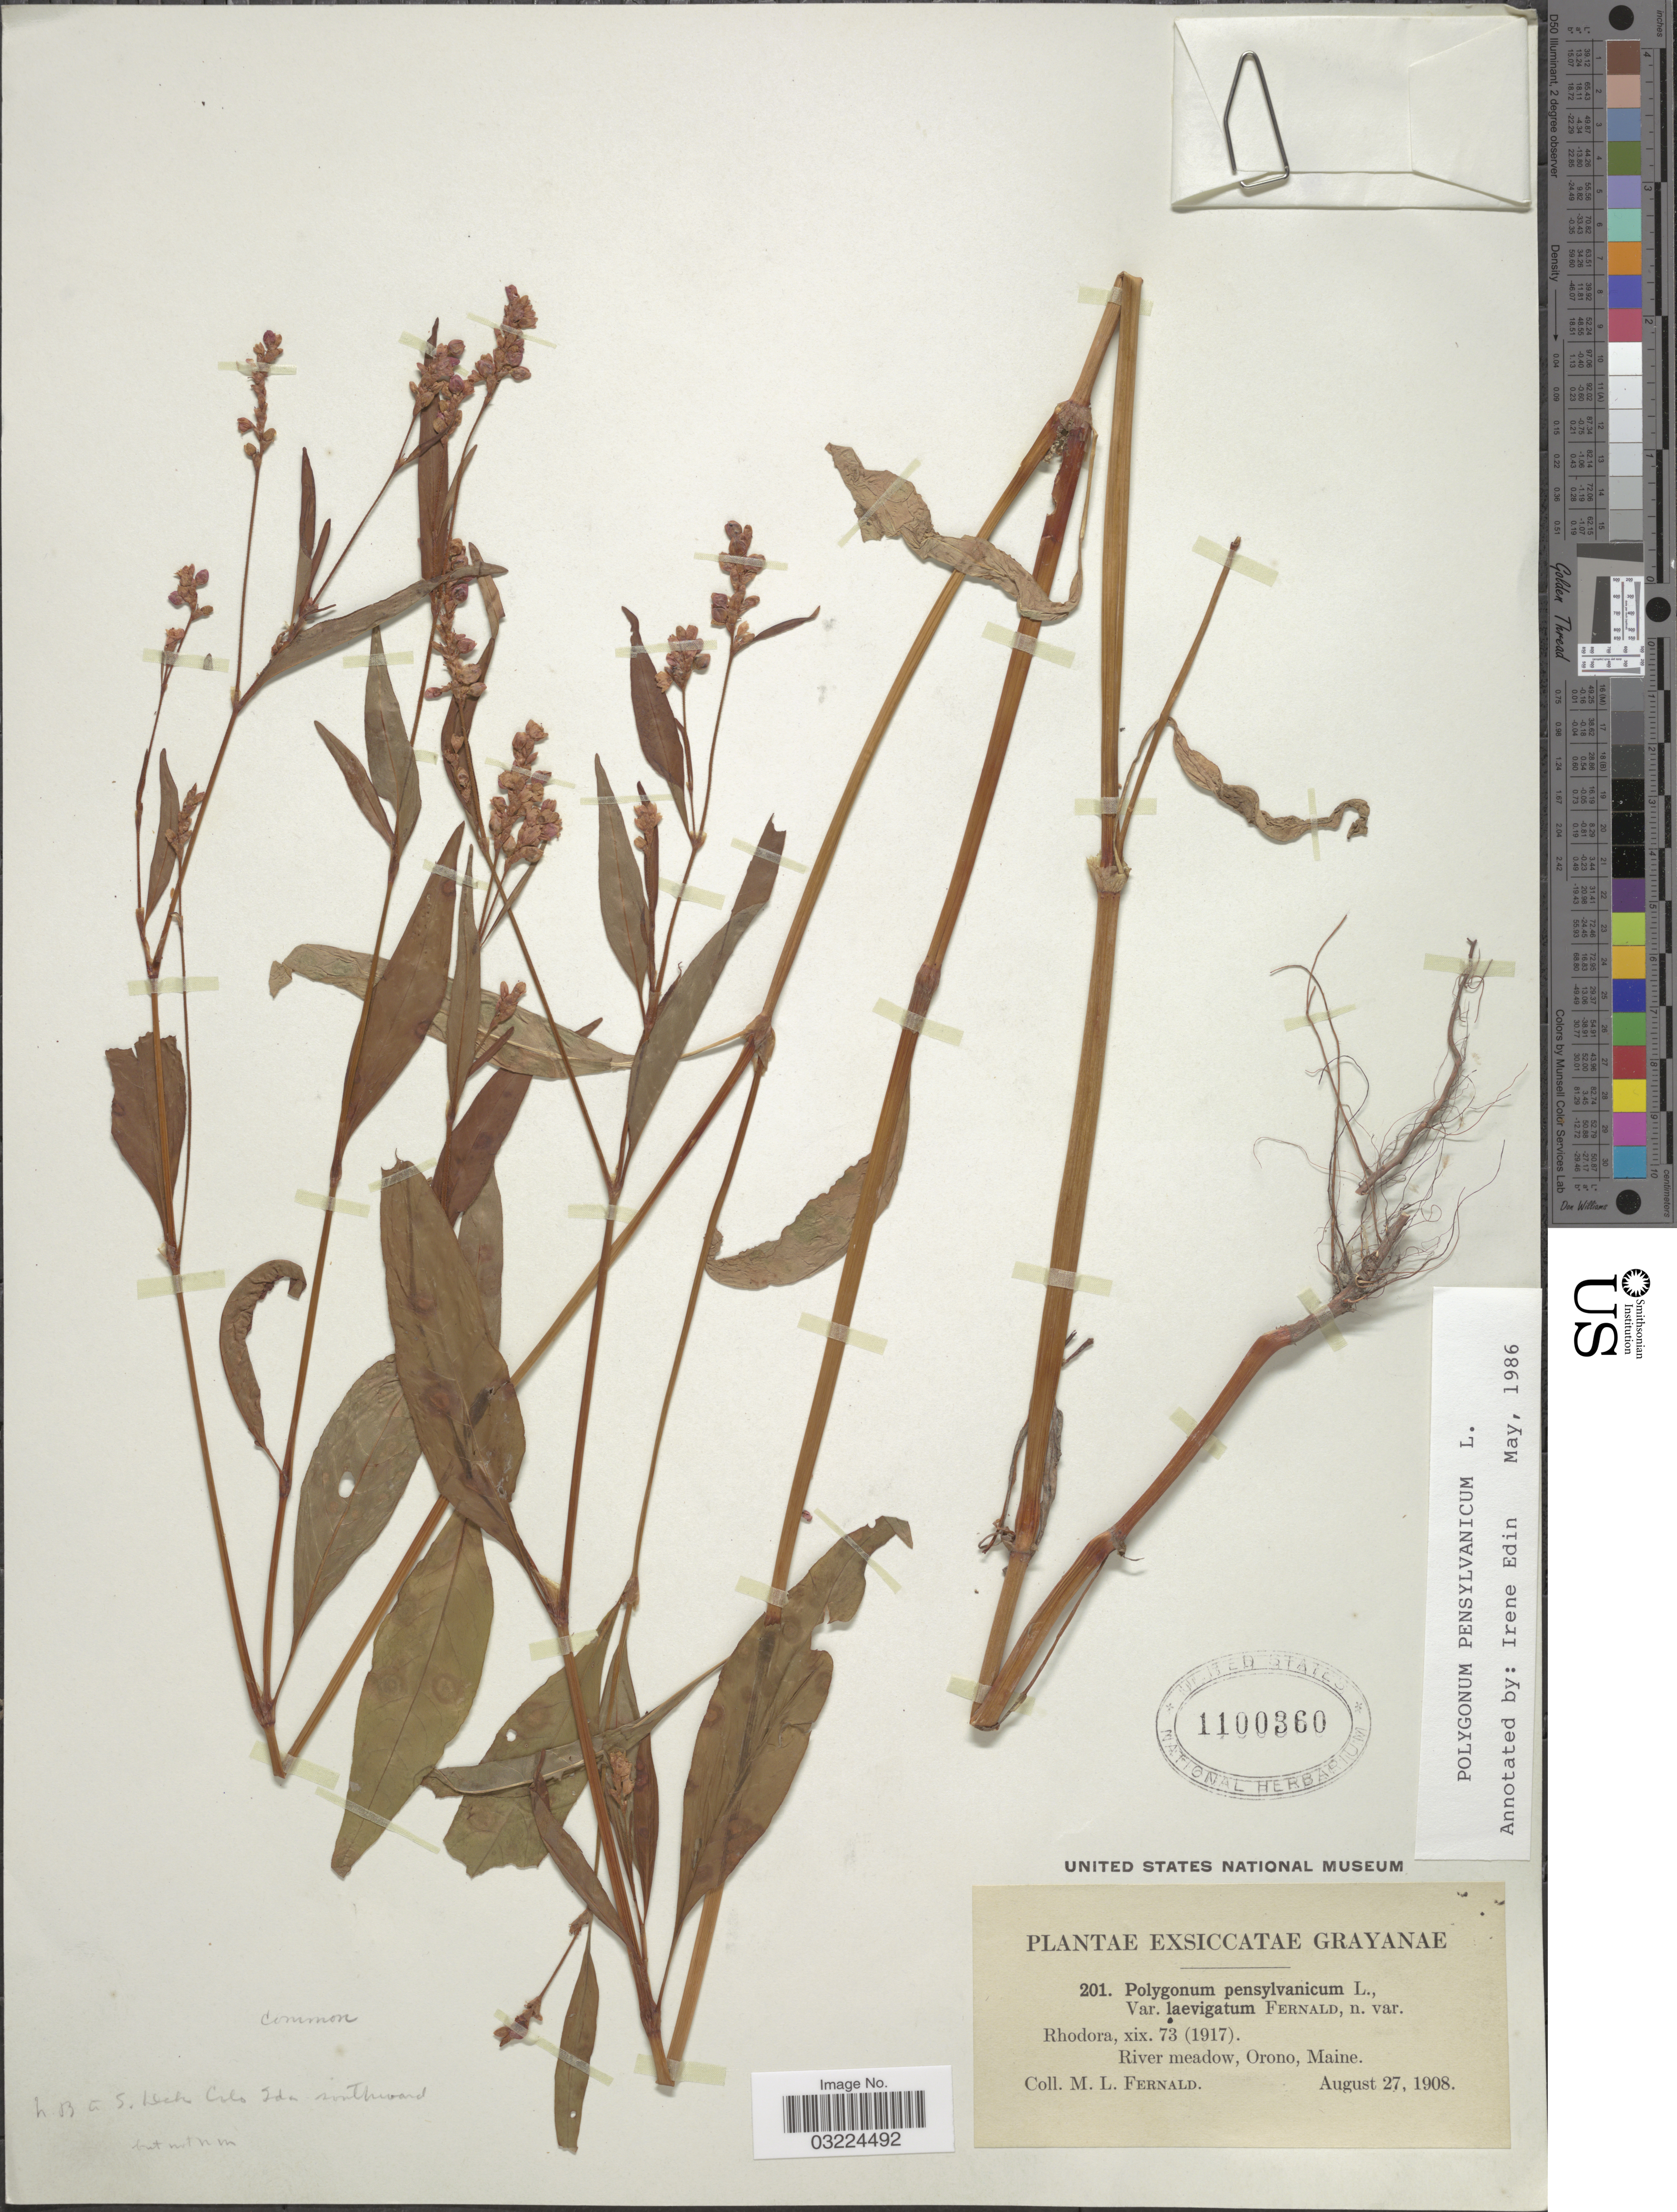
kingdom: Plantae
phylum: Tracheophyta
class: Magnoliopsida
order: Caryophyllales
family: Polygonaceae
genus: Persicaria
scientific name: Persicaria pensylvanica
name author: (L.) M. Gómez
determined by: Atha, D. E.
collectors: M. L. Fernald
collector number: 201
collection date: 1908-08-27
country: United States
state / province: Maine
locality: River Meadow, Orono.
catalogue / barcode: US 1100360